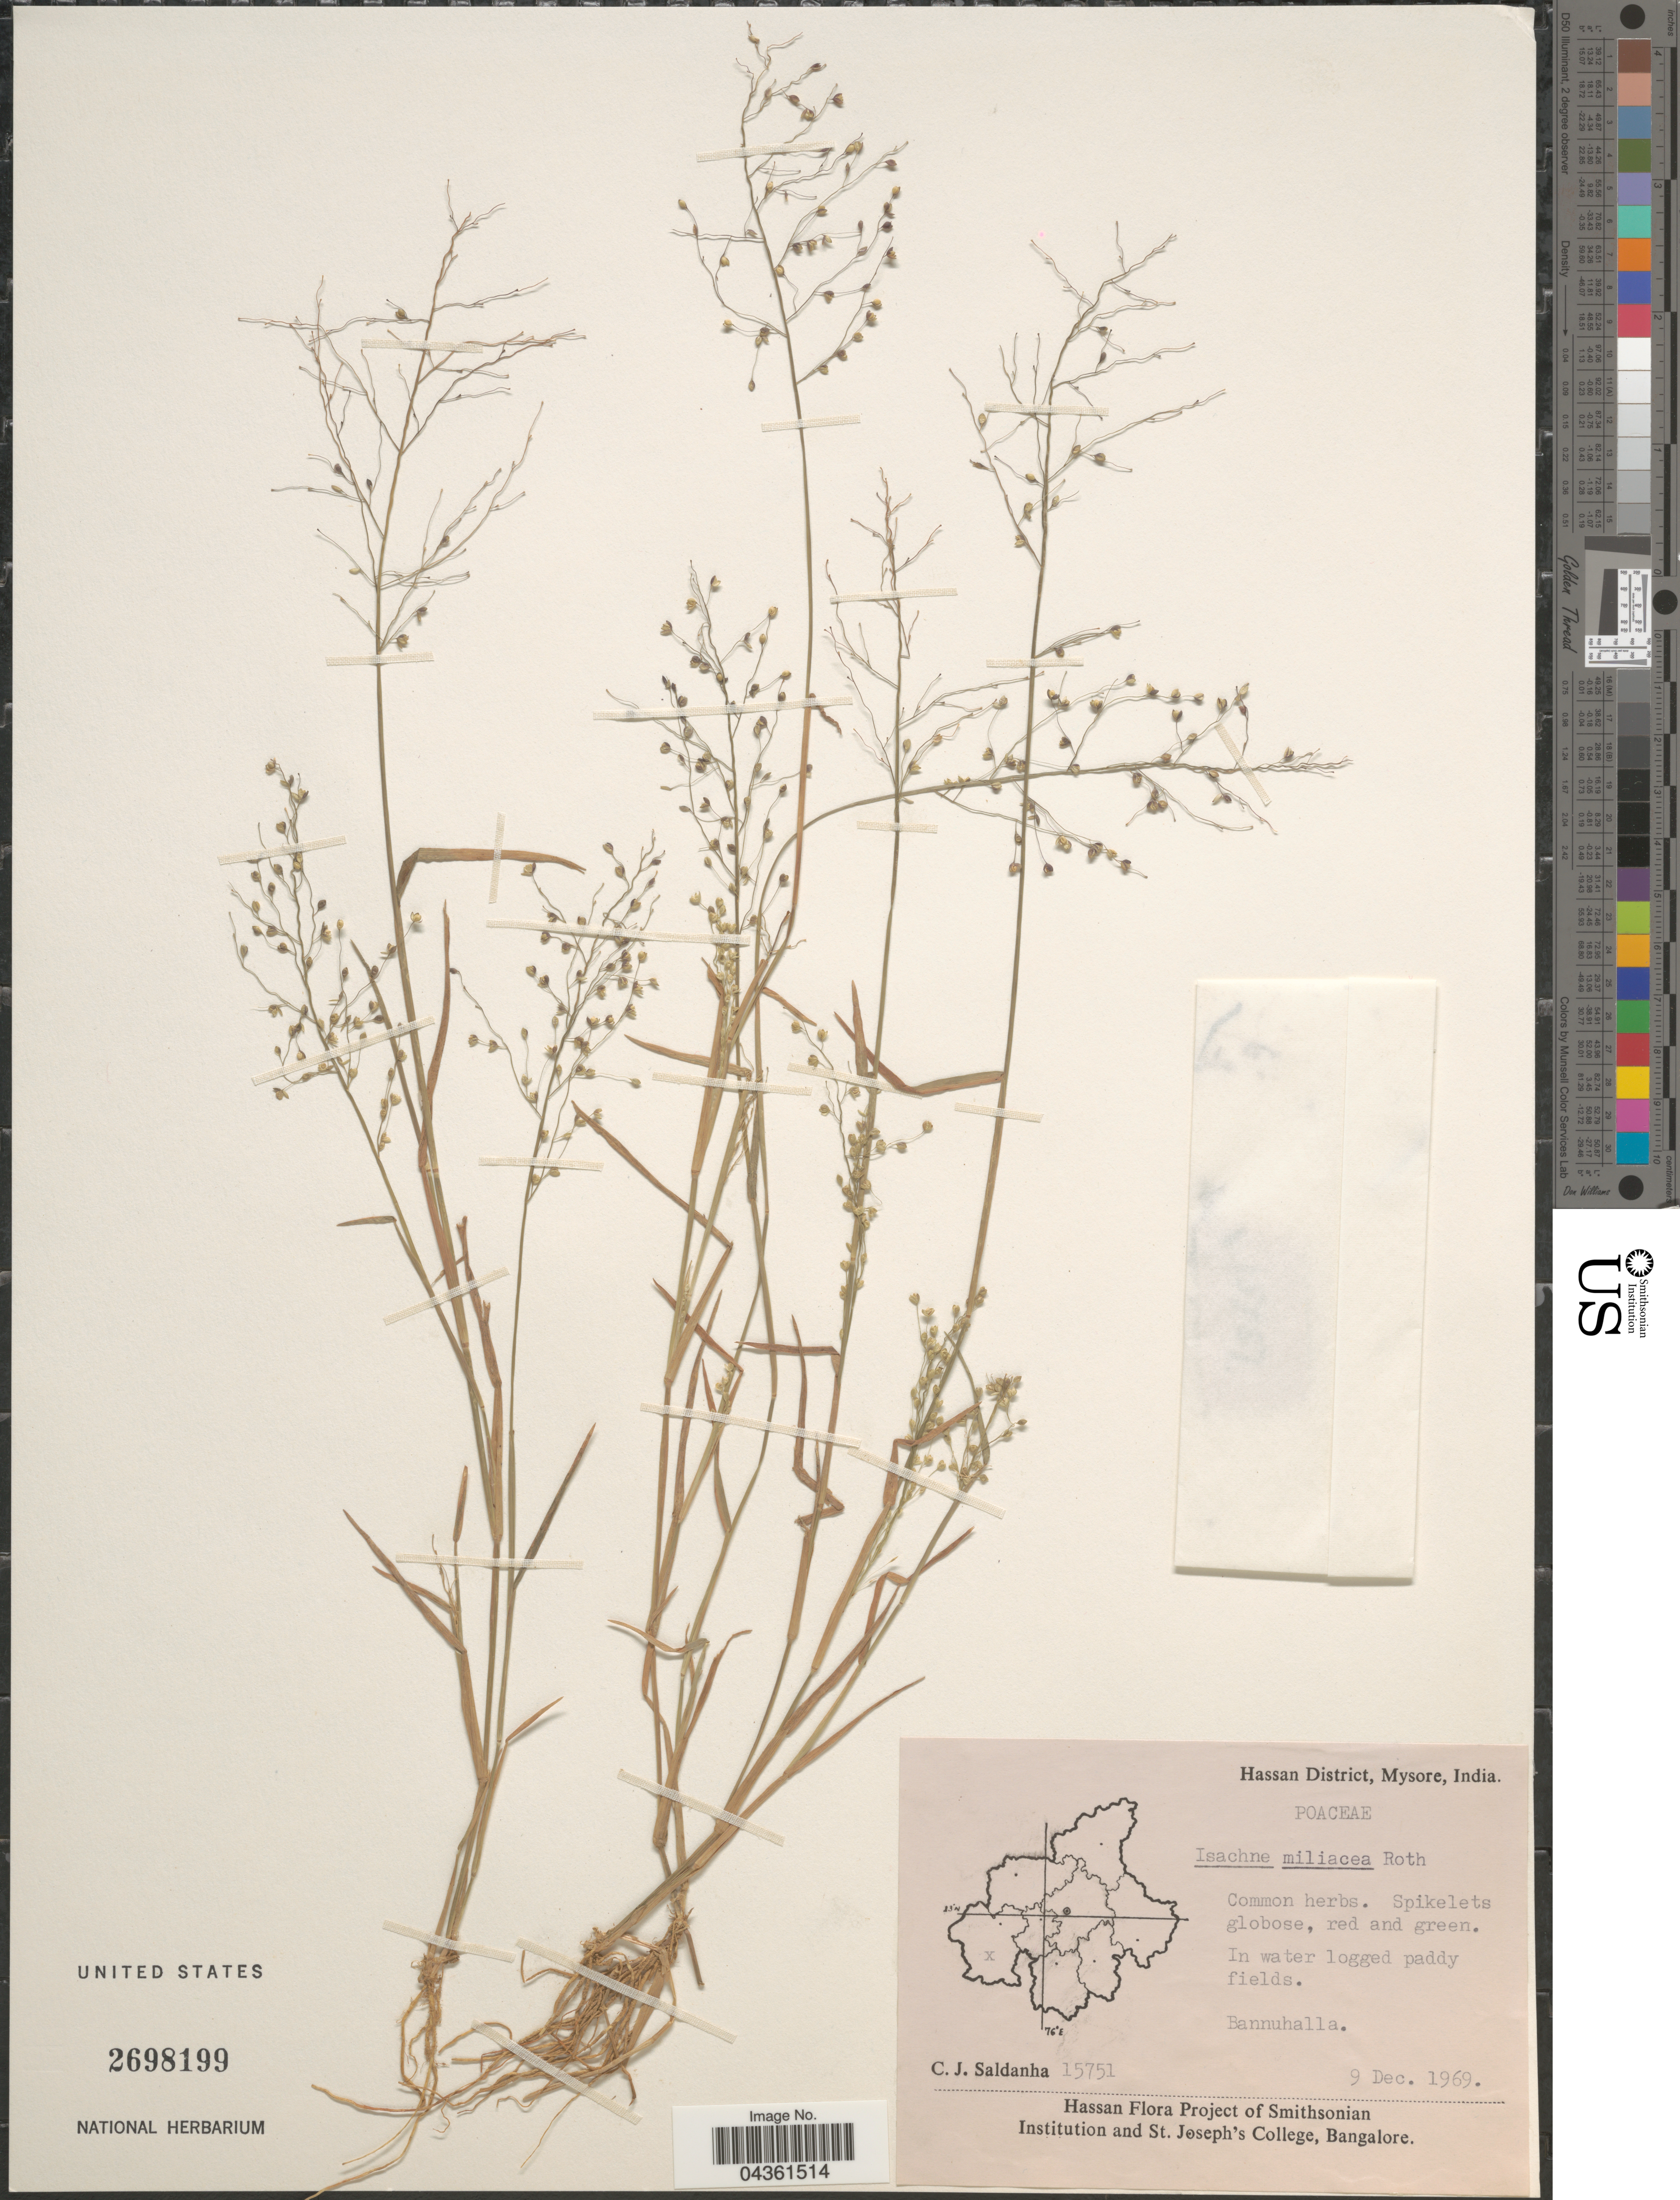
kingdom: Plantae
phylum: Tracheophyta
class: Liliopsida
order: Poales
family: Poaceae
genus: Isachne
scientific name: Isachne globosa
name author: (Thunb.) Kuntze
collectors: C. J. Saldanha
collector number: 15751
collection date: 1969-12-09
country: India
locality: Hassan District, Mysore. Bannuhalla.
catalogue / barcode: US 2698199